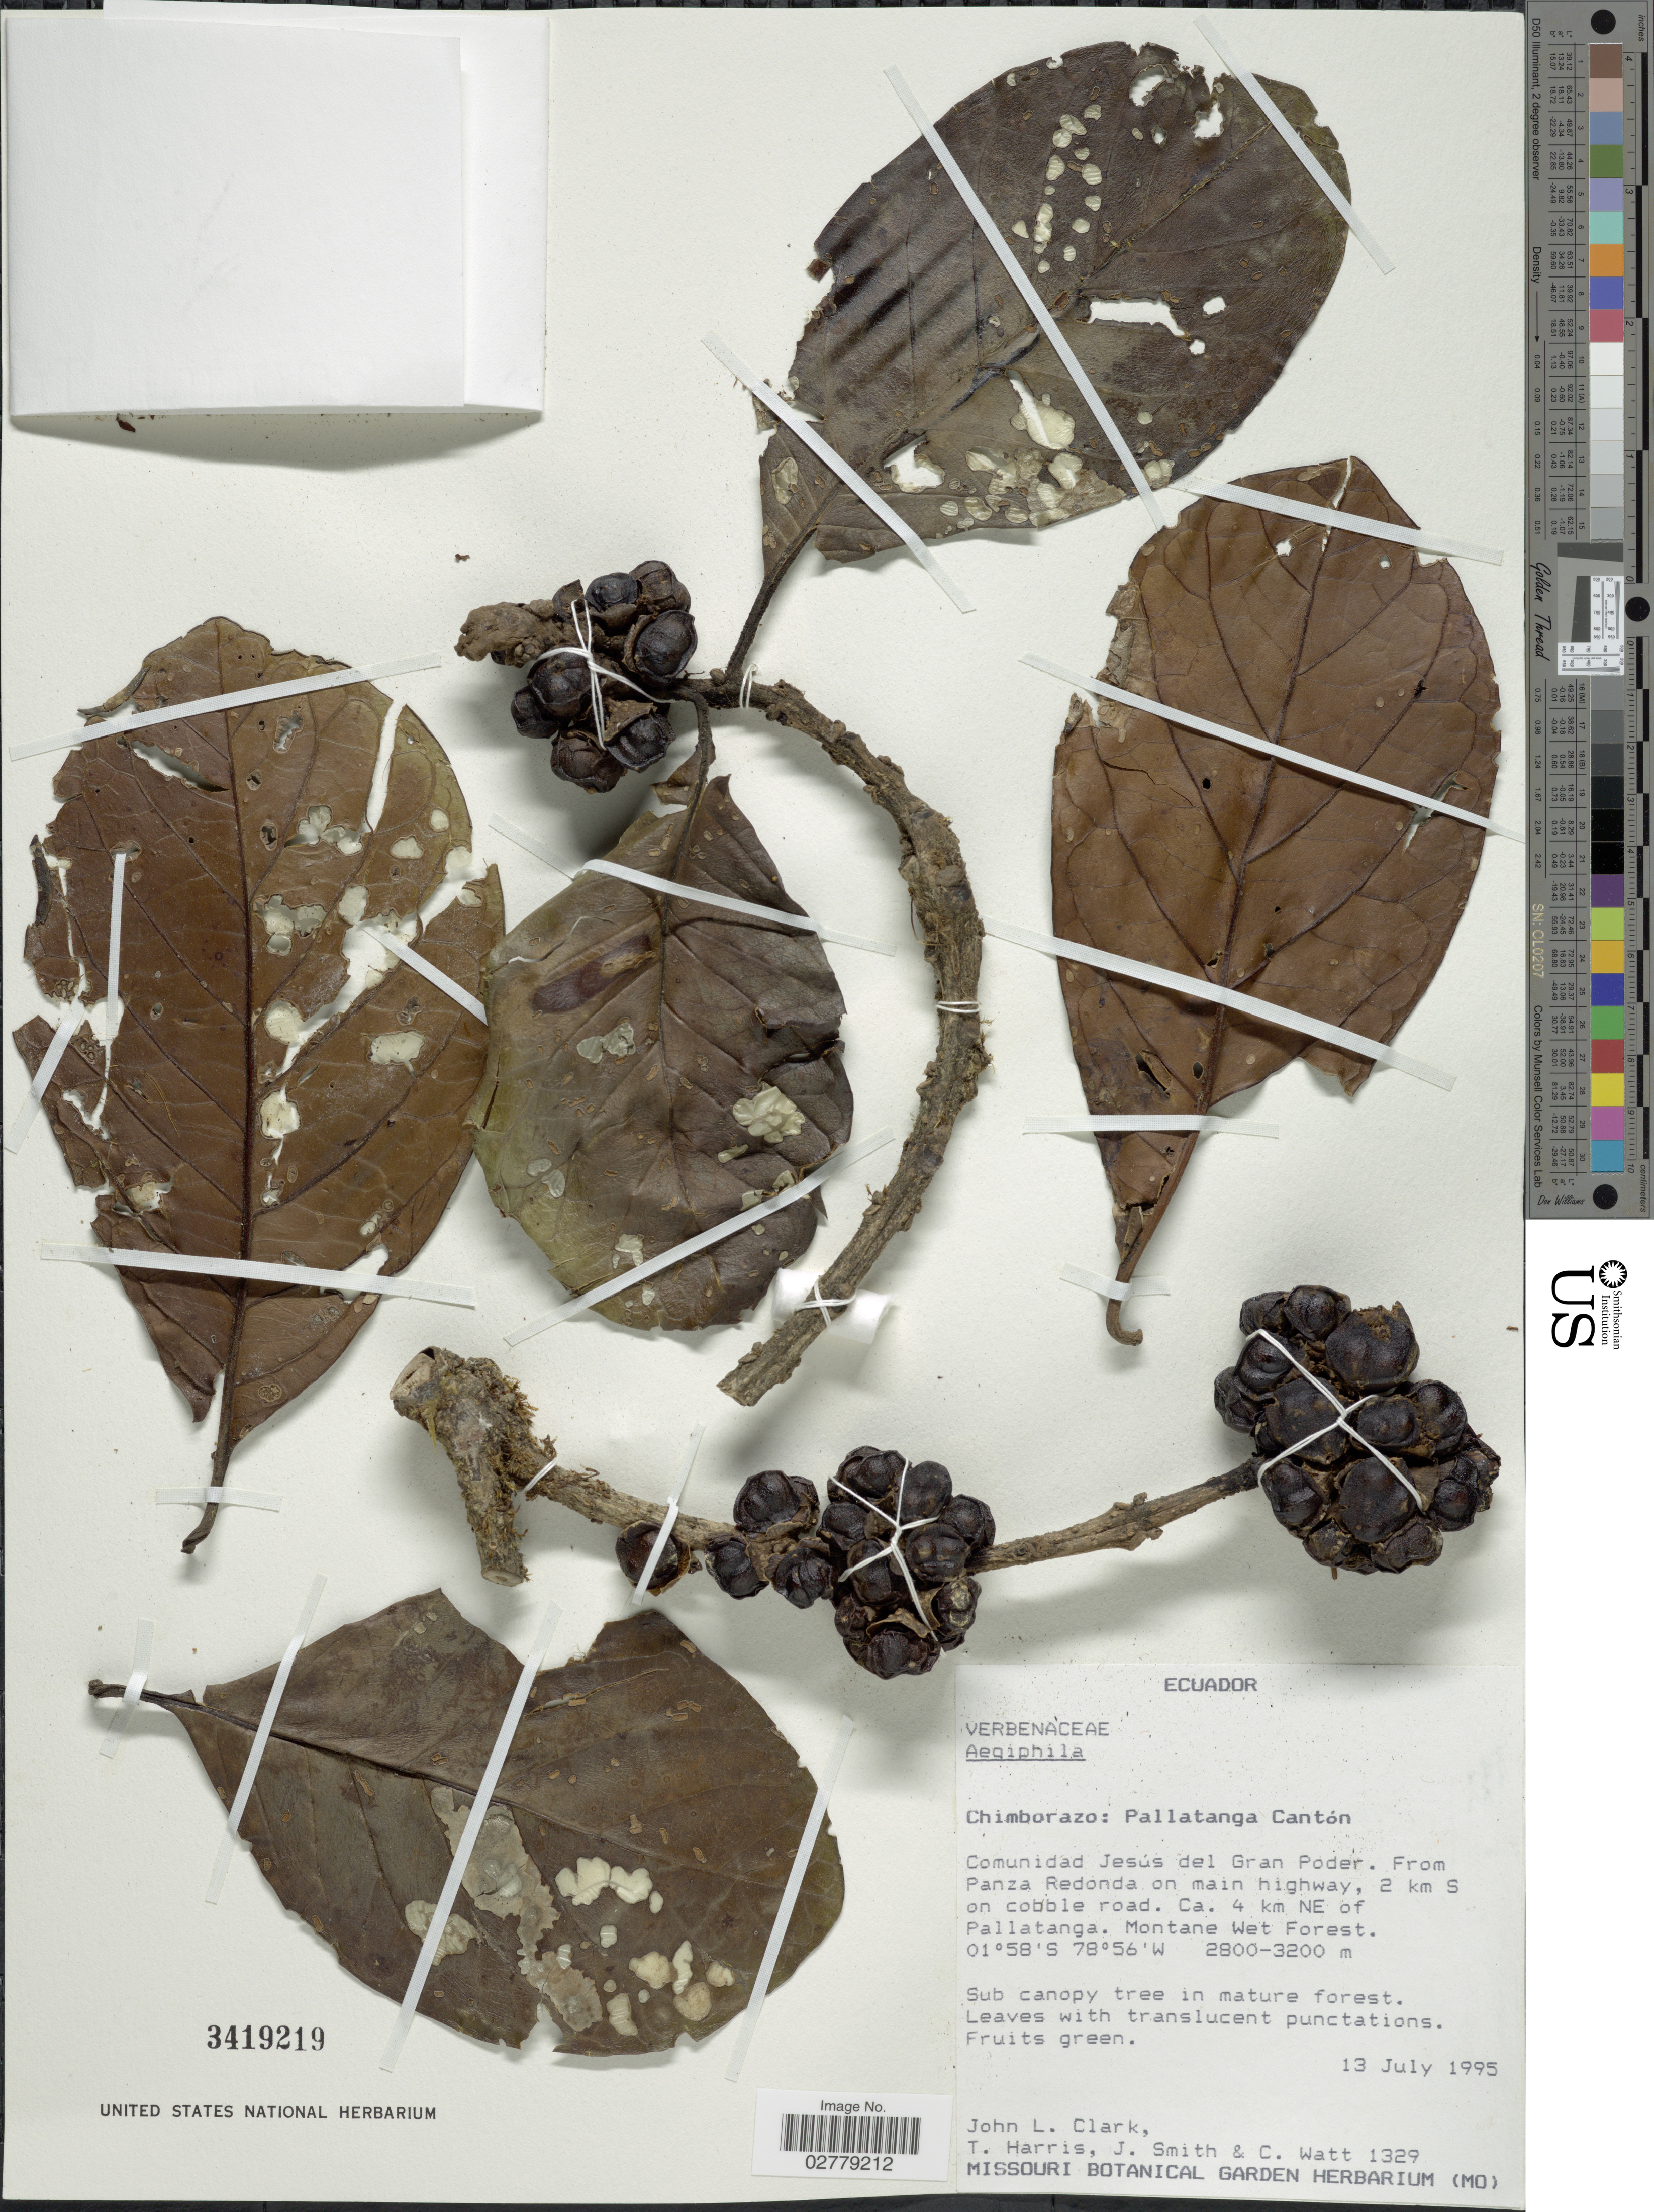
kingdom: Plantae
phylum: Tracheophyta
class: Magnoliopsida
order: Lamiales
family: Lamiaceae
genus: Aegiphila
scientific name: Aegiphila sp.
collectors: J. L. Clark, T. Harris, J. Smith & C. Watt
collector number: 1329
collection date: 1995-07-13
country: Ecuador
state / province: Chimborazo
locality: Chimborazo: Pallatanga Cantón. Comunidad Jesús del Gran Poder. From Panza Redondad on main highway, 2 km S on cobble road. Ca. 4 km NE of Pallatanga. Montane Wet Forest.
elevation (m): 2800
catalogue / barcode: US 3419219